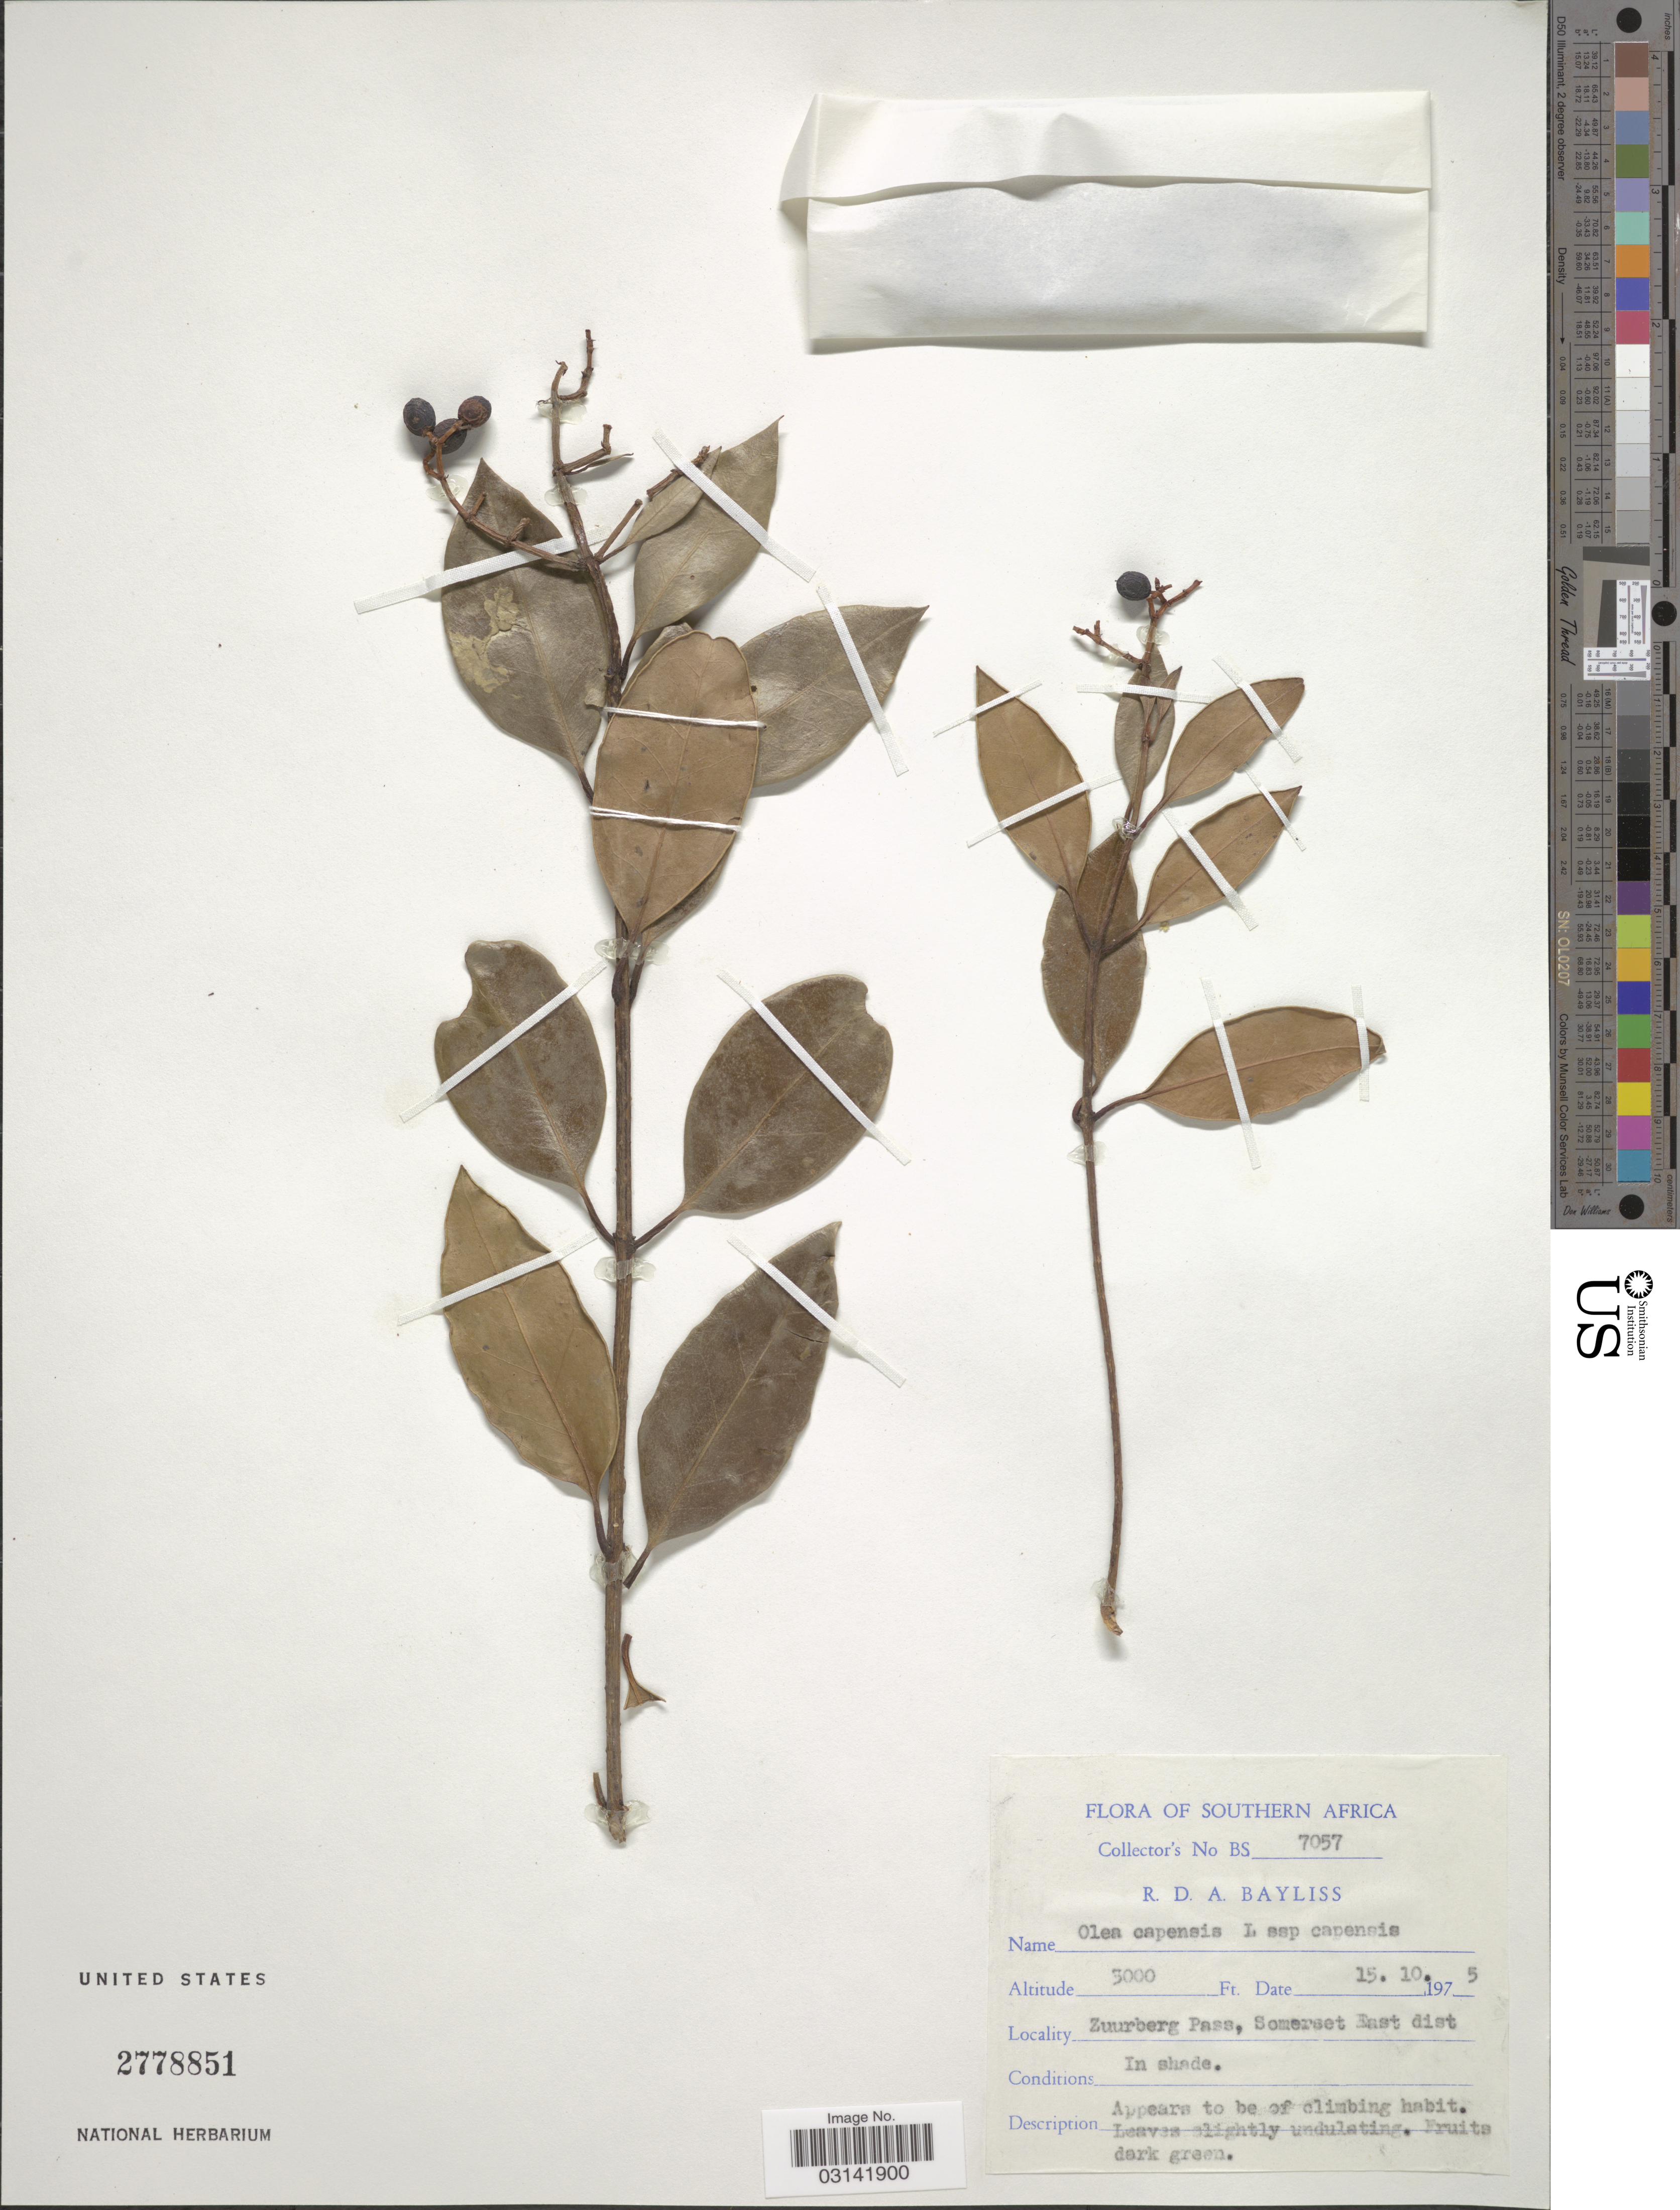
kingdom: Plantae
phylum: Tracheophyta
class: Magnoliopsida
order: Lamiales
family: Oleaceae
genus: Olea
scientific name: Olea capensis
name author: L.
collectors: R. Bayliss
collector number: BS7057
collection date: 1975-10-15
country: South Africa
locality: Southern Africa, Zuurberg Pass, Somerset East dist.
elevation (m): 1524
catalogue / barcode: US 2778851